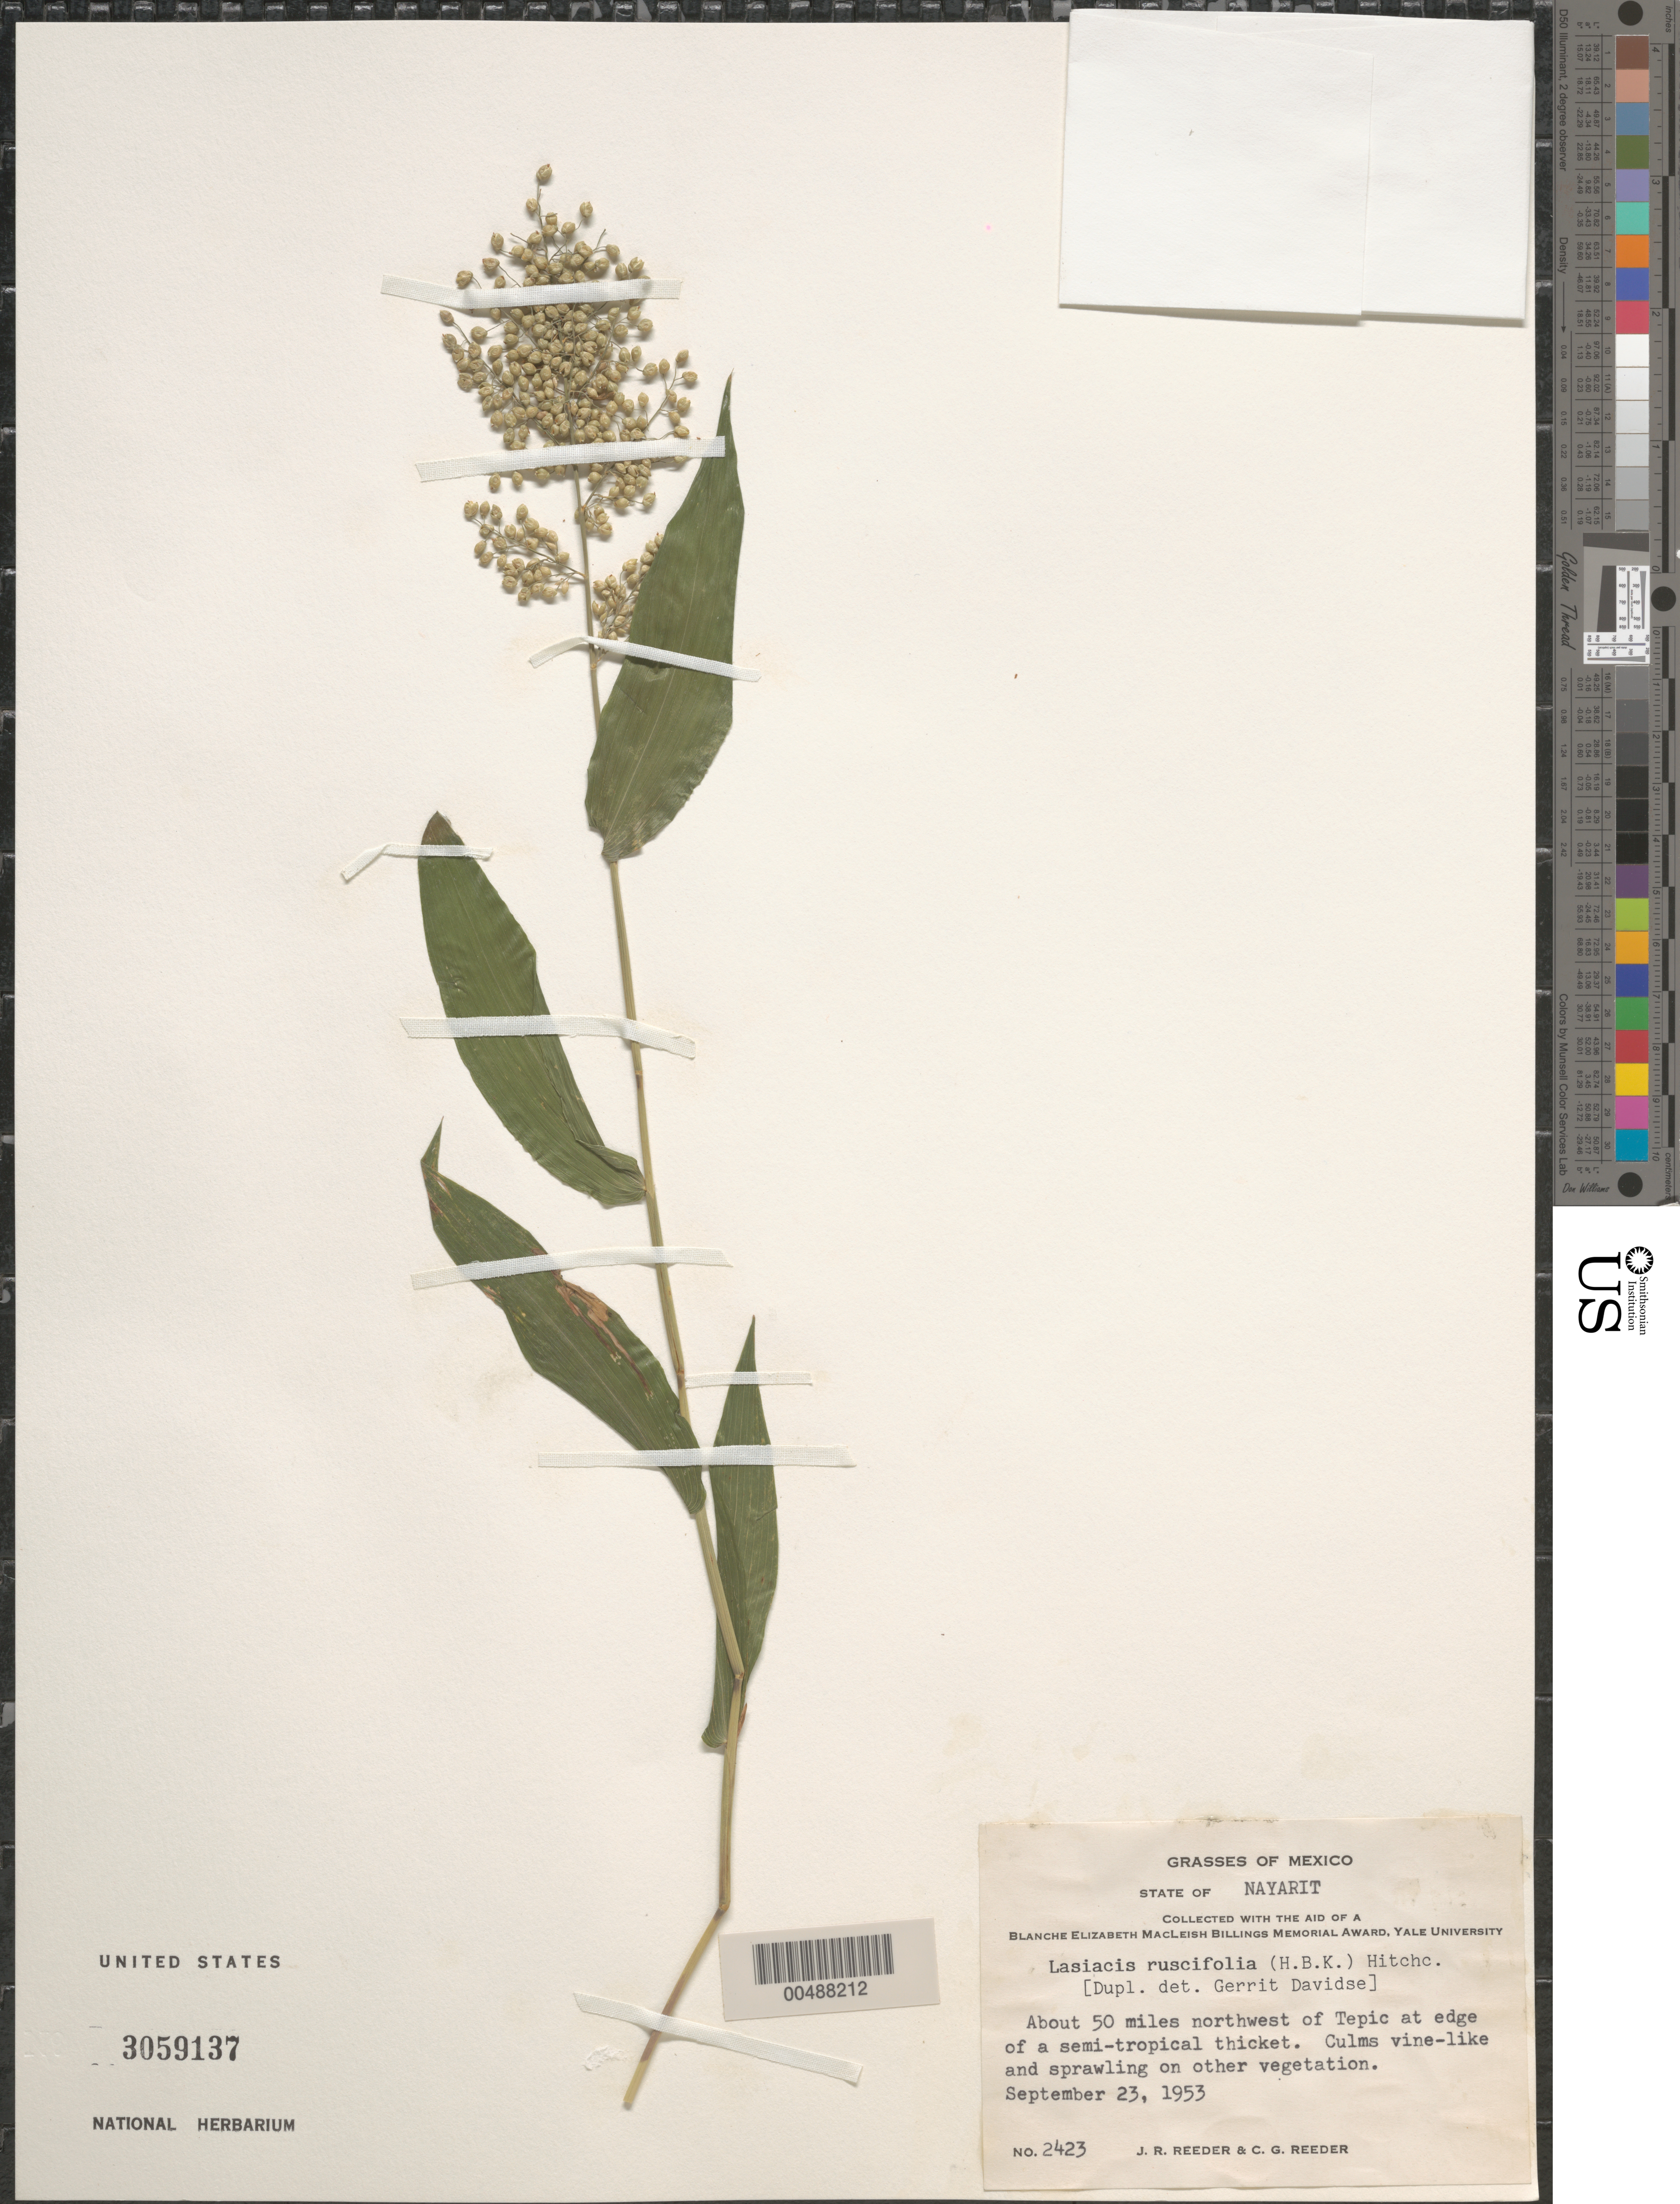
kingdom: Plantae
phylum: Tracheophyta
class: Liliopsida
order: Poales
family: Poaceae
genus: Lasiacis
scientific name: Lasiacis ruscifolia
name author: (Kunth) Hitchc.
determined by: Davidse, Gerrit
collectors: J. R. Reeder & C. G. Reeder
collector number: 2423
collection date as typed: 23 Sep 1953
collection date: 1953-09-23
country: Mexico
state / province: Nayarit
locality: About 50 mi NW of Tepic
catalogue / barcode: US 3059137